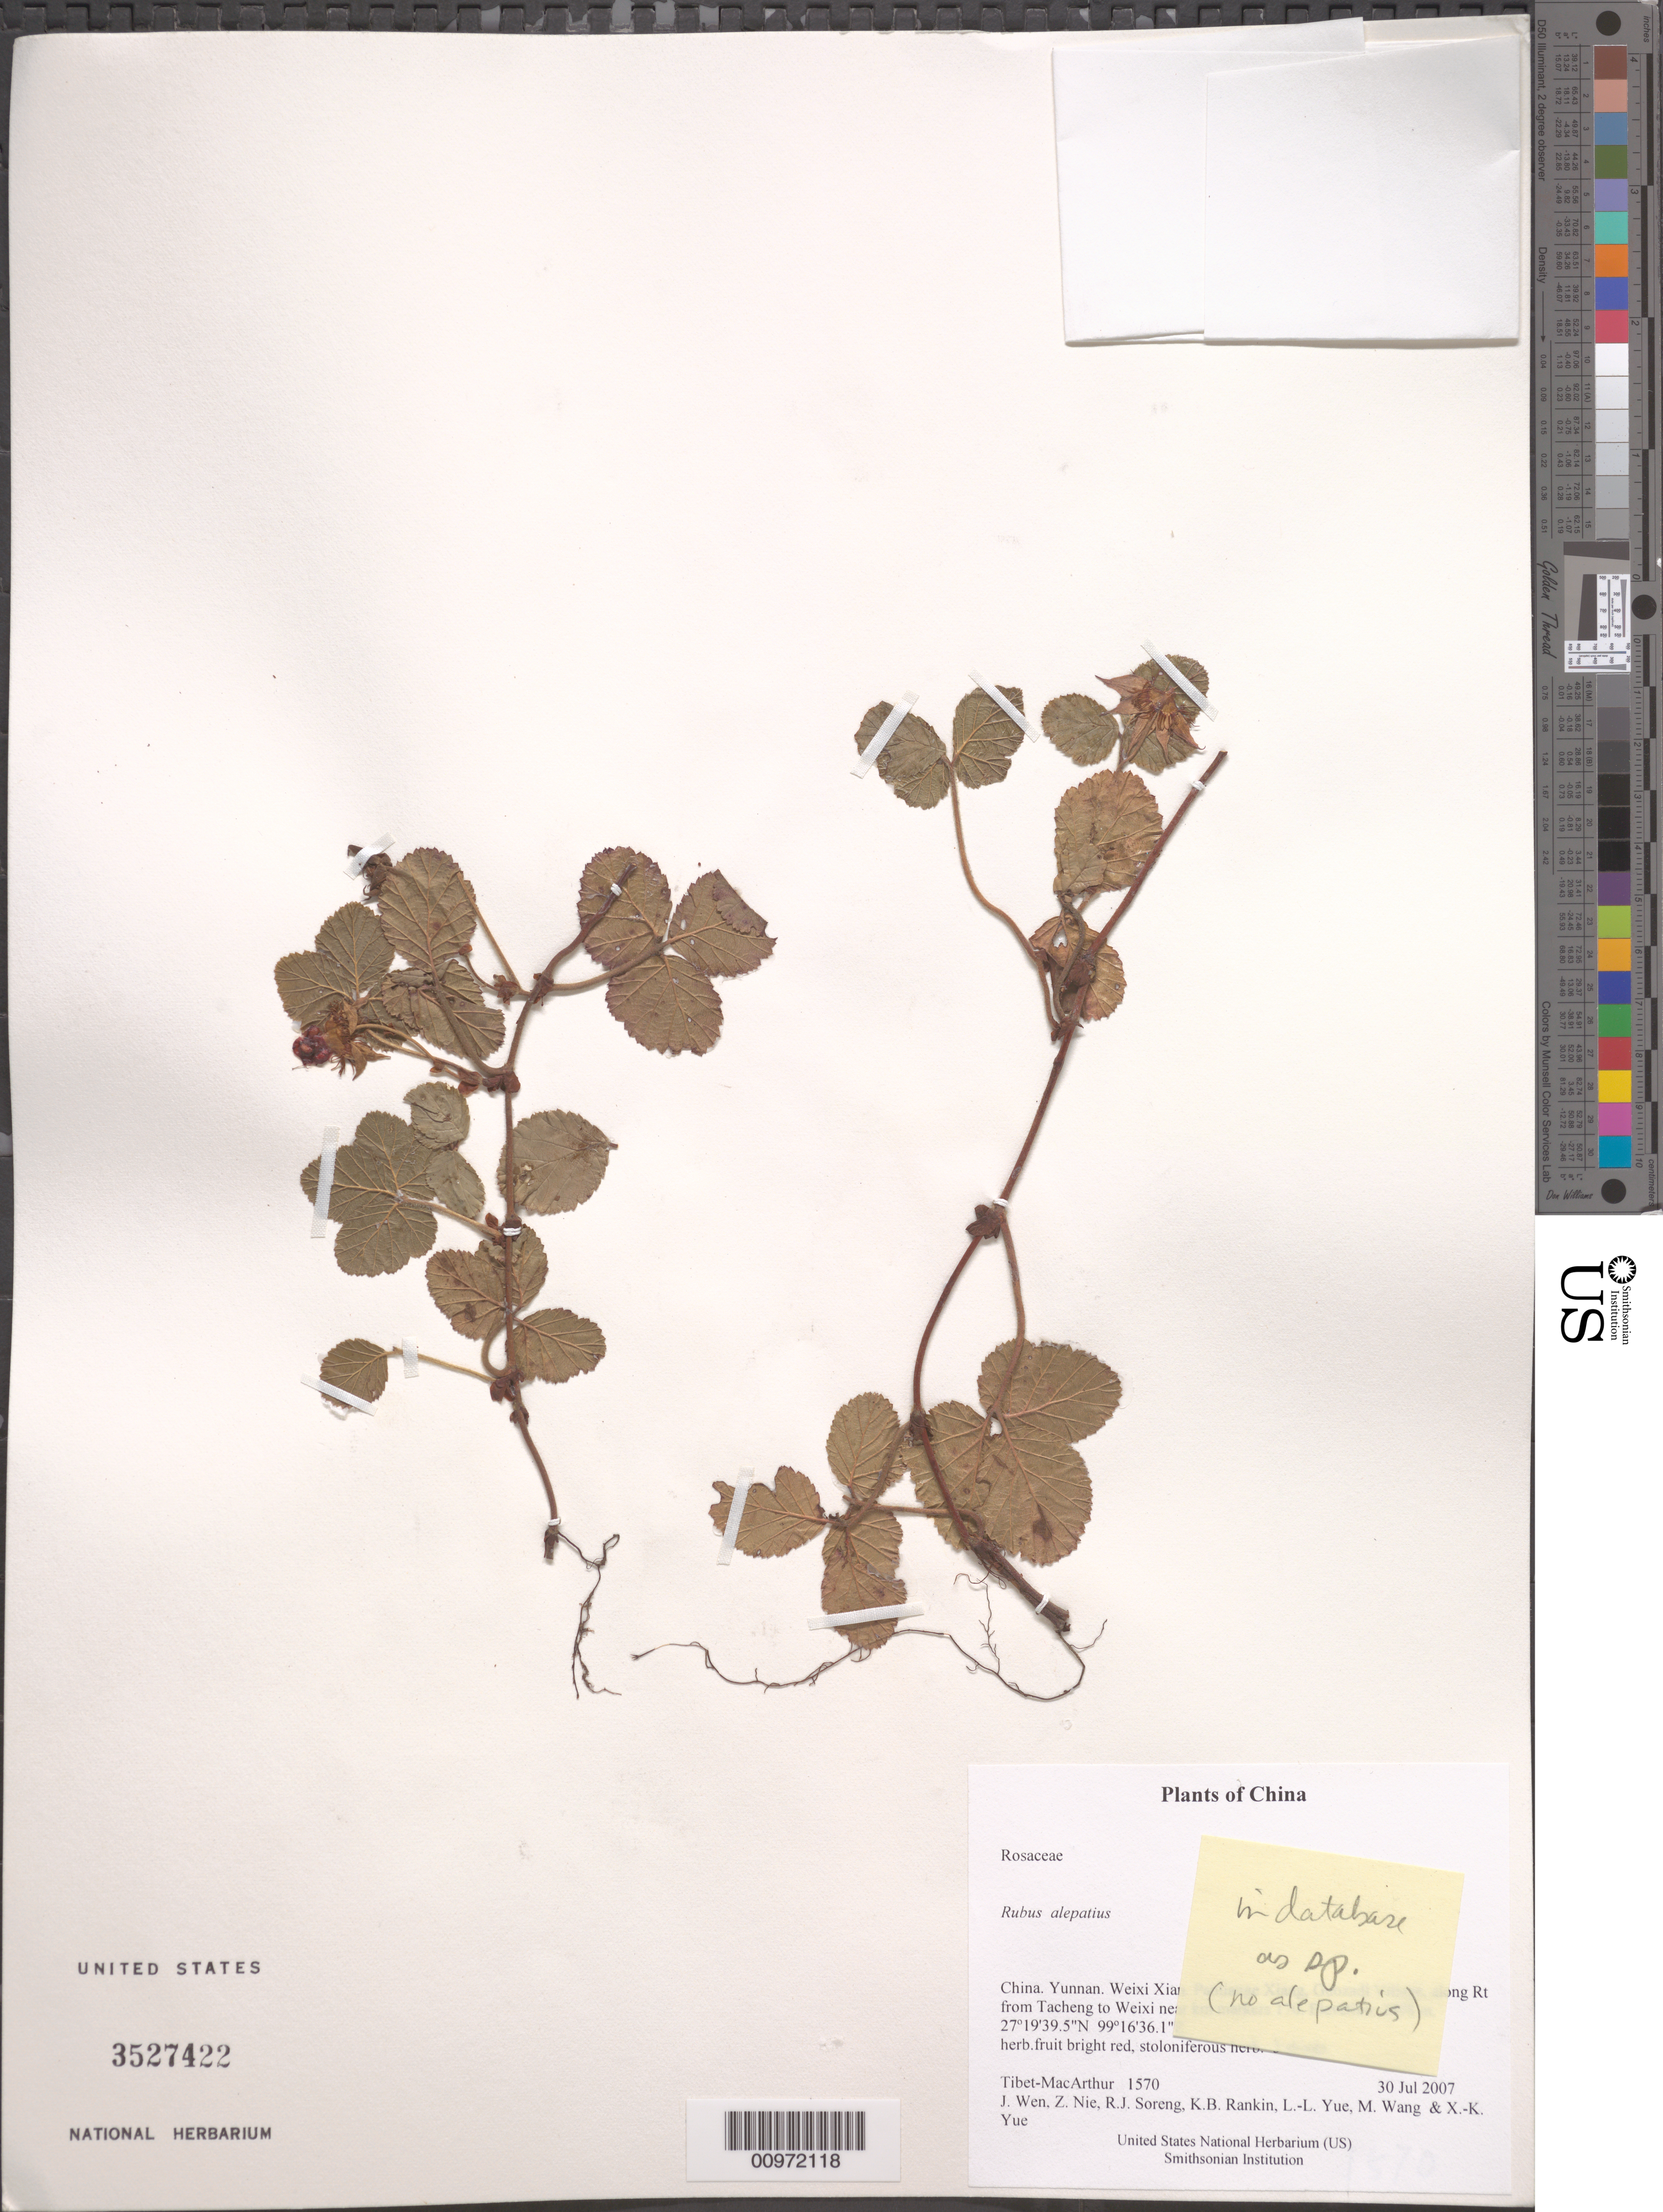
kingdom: Plantae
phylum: Tracheophyta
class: Magnoliopsida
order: Rosales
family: Rosaceae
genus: Rubus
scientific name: Rubus sp.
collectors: Tibet-MacArthur, J. Wen, Z. Nie, R. J. Soreng, K. Rankin, L. Yue, M. Wang & X. Yue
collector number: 1570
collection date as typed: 30 Jul 2007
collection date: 2007-07-30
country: China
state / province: Yunnan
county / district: Weixi Xian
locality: Pantiange Xiang, Guozadi Village, along Rt from Tacheng to Weixi near km markers 170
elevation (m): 2898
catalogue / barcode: US 3527422